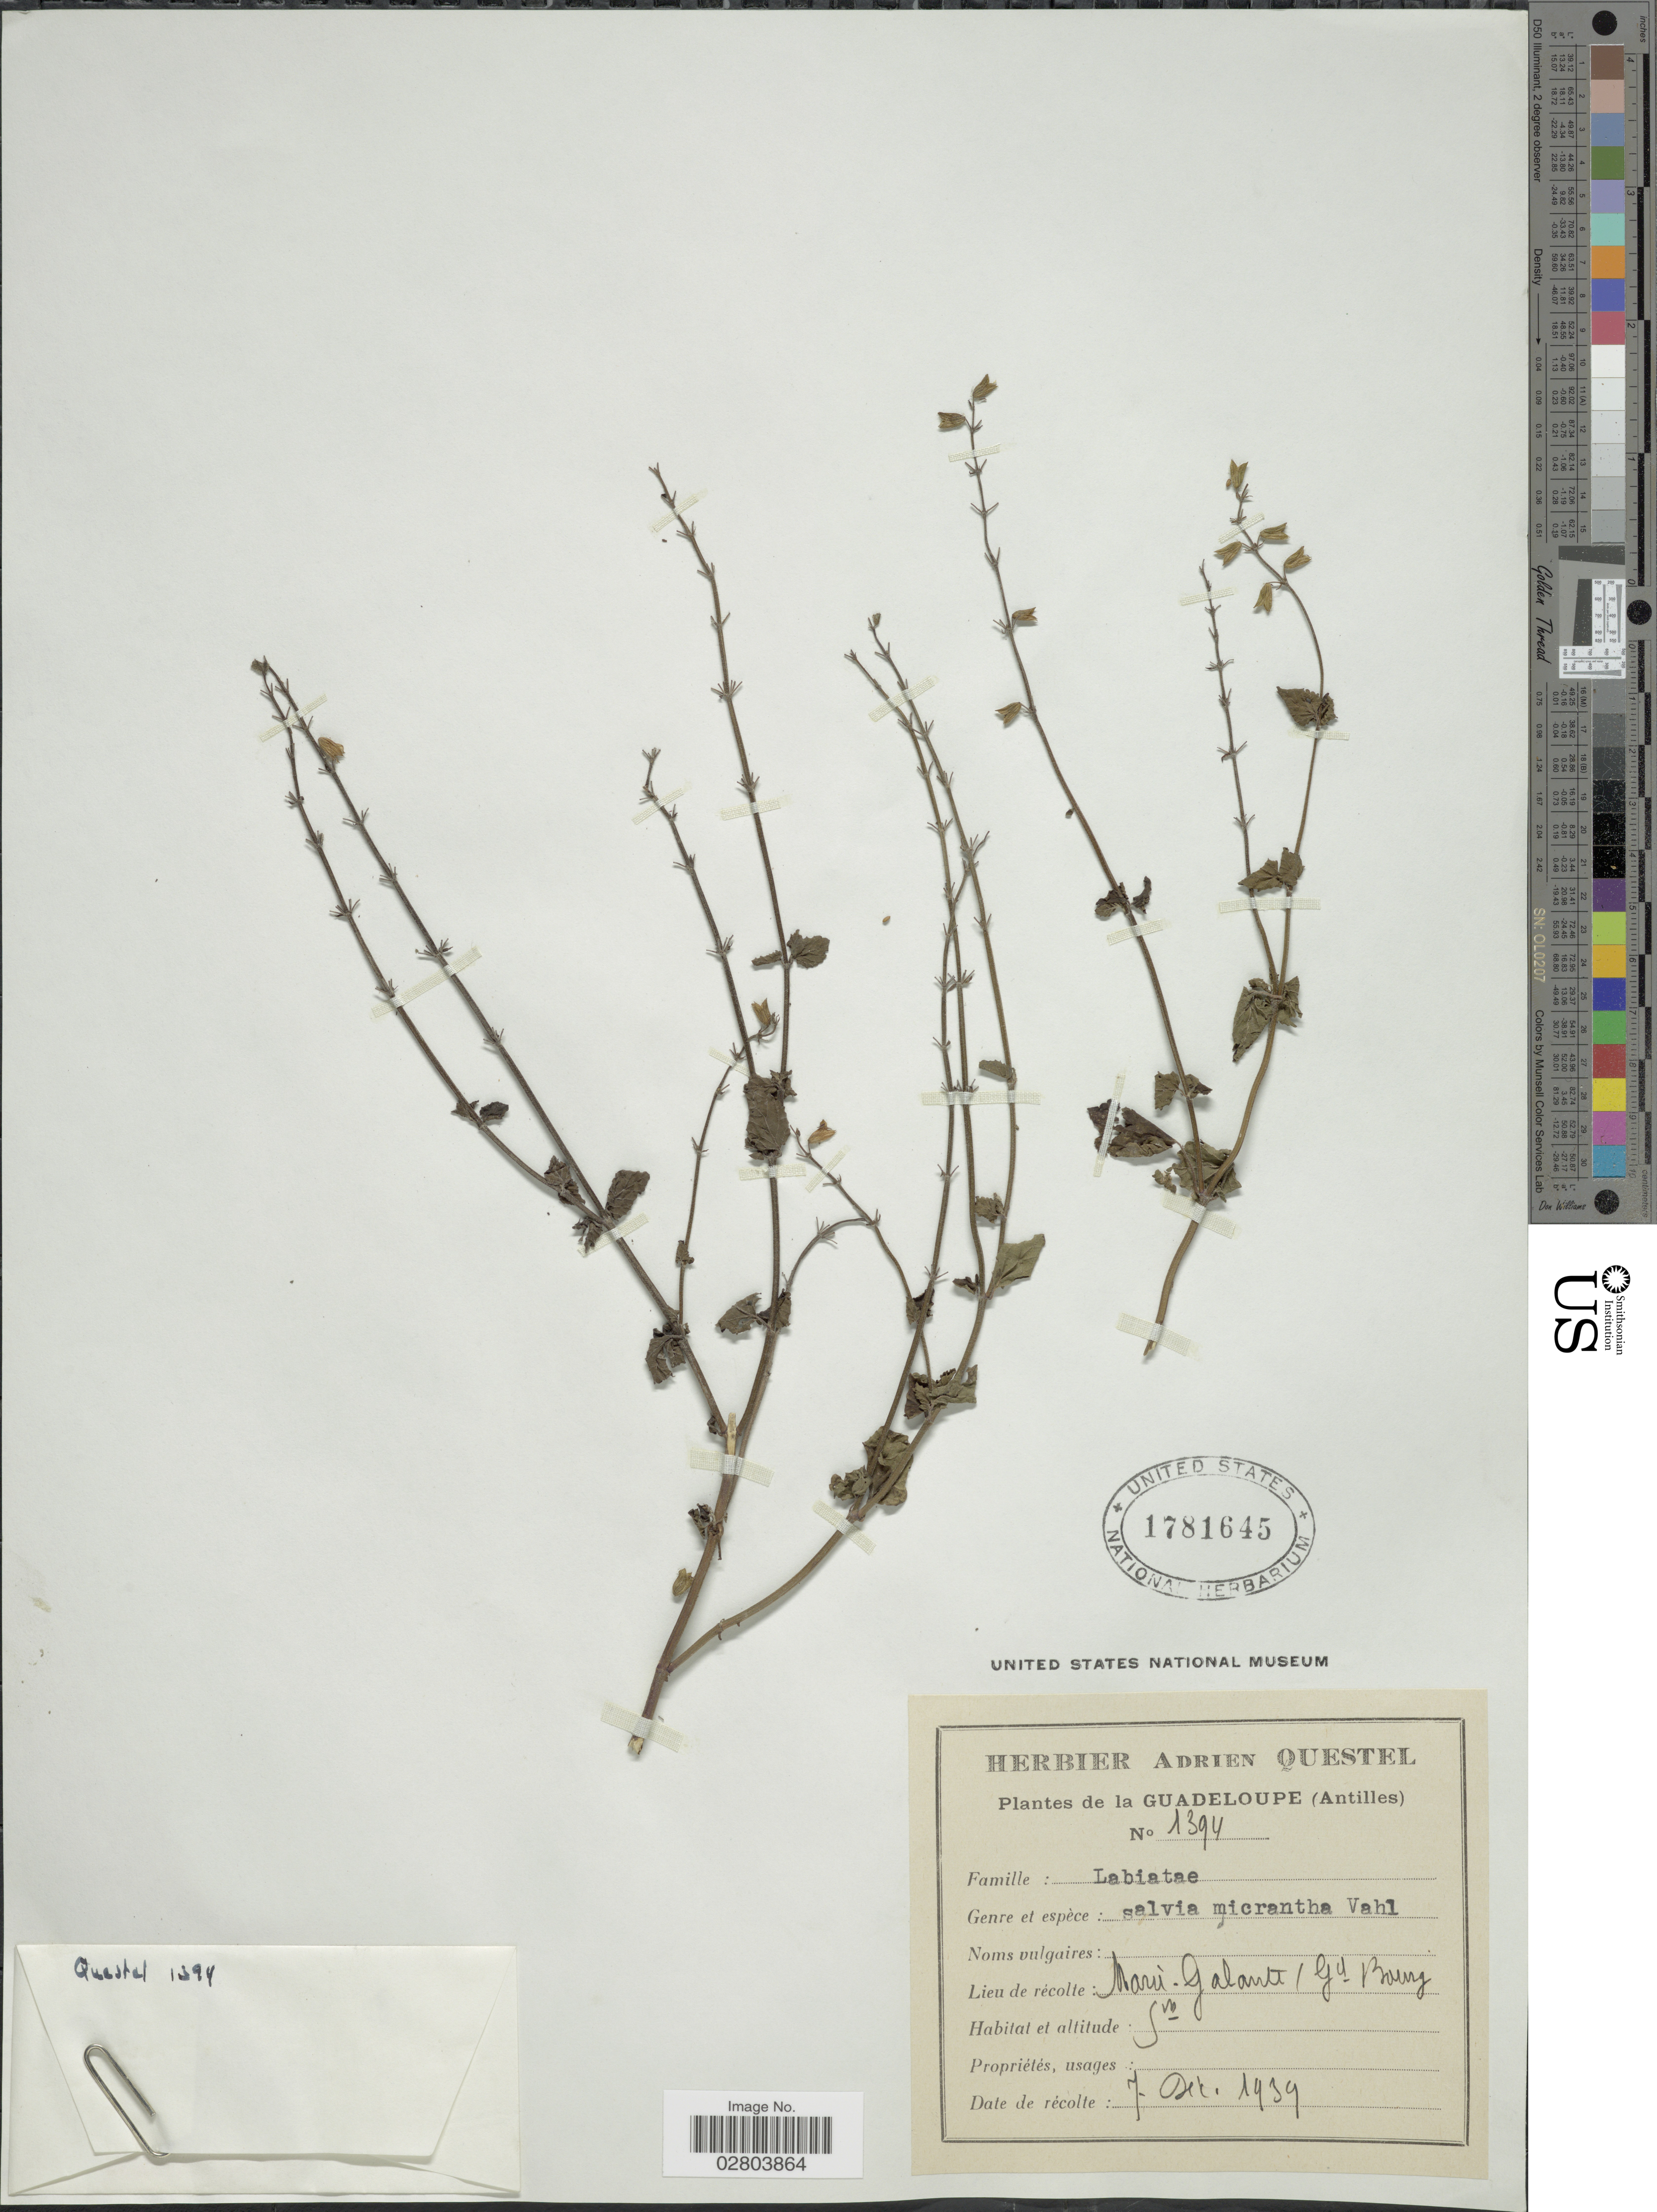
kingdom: Plantae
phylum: Tracheophyta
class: Magnoliopsida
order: Lamiales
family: Lamiaceae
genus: Salvia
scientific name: Salvia micrantha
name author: Vahl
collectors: A. Questel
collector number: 1394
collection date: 1939-12-07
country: Guadeloupe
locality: (Antilles) Marie Galante / Gd. Bourg.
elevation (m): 5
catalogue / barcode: US 1781645